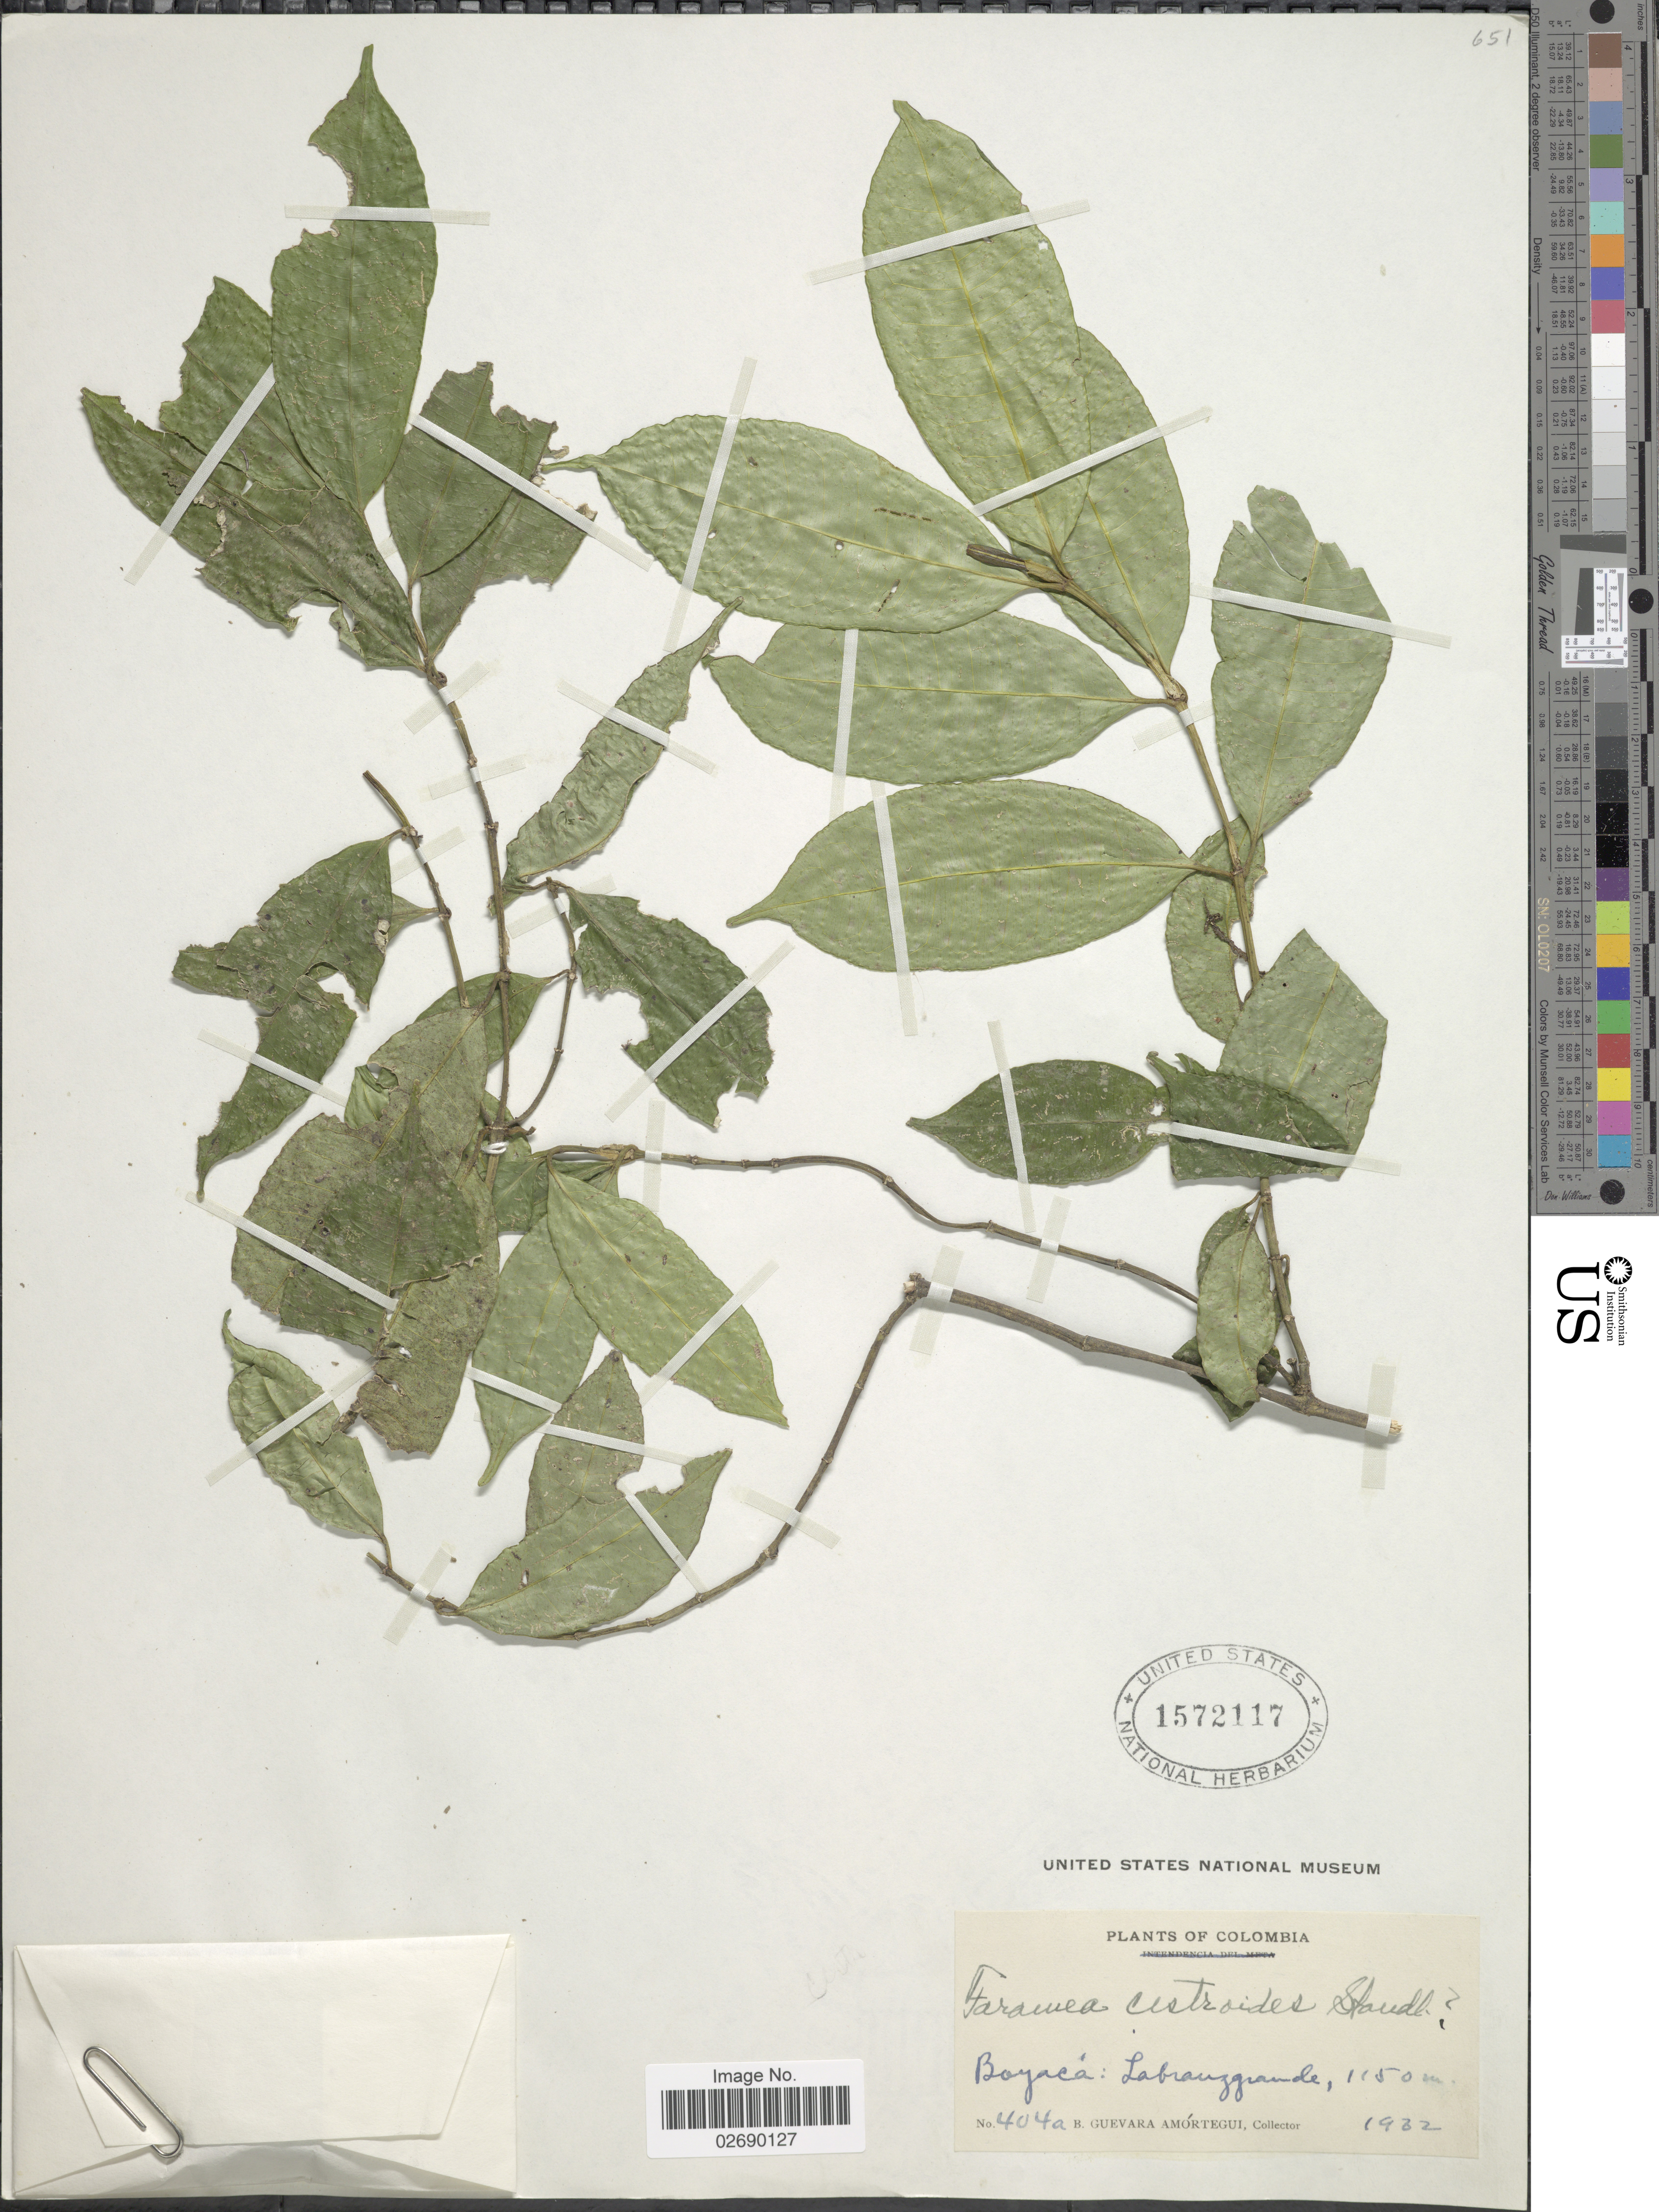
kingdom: Plantae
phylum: Tracheophyta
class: Magnoliopsida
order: Gentianales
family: Rubiaceae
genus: Faramea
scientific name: Faramea cestroides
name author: Standl.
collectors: B. Guevara Amortegui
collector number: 404a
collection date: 1932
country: Colombia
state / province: Boyacá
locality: Labranzagrande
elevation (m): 1150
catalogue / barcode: US 1572117